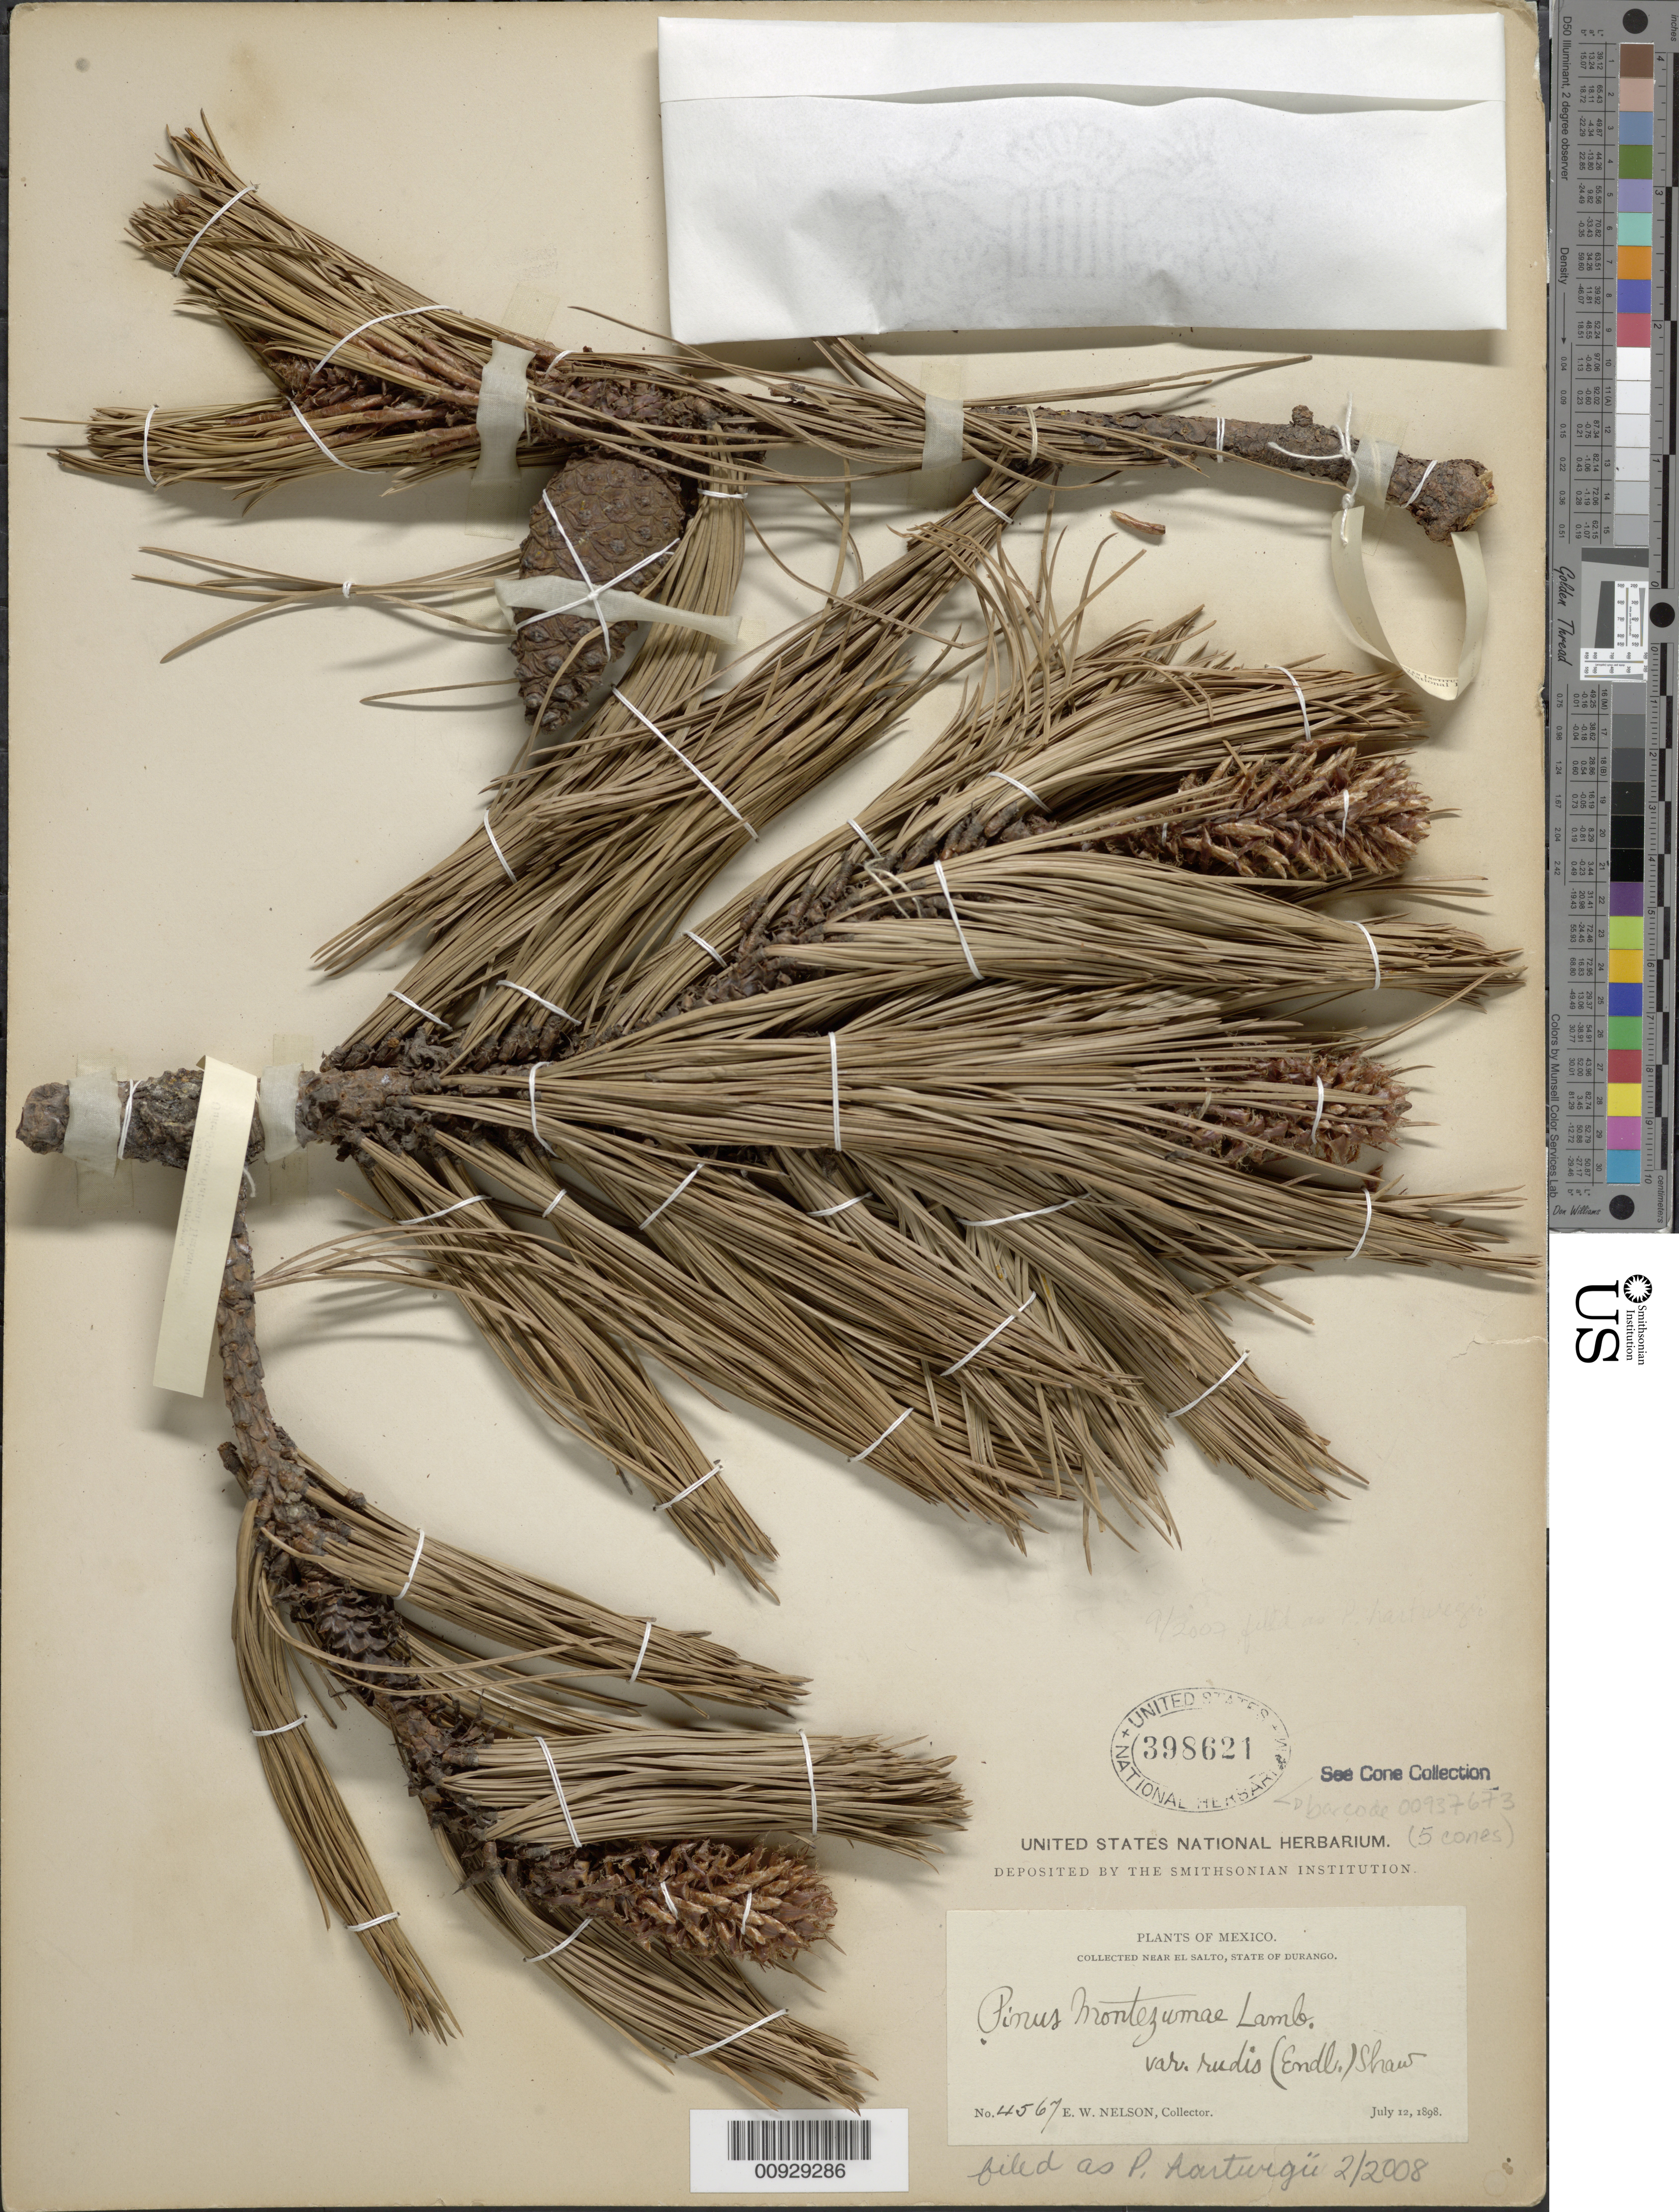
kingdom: Plantae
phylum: Tracheophyta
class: Pinopsida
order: Pinales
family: Pinaceae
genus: Pinus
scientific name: Pinus hartwegii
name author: Lindl.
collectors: E. W. Nelson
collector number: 4567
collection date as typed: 12 Jul 1898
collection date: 1898-07-12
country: Mexico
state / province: Durango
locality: Near El Salto.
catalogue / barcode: US 398621